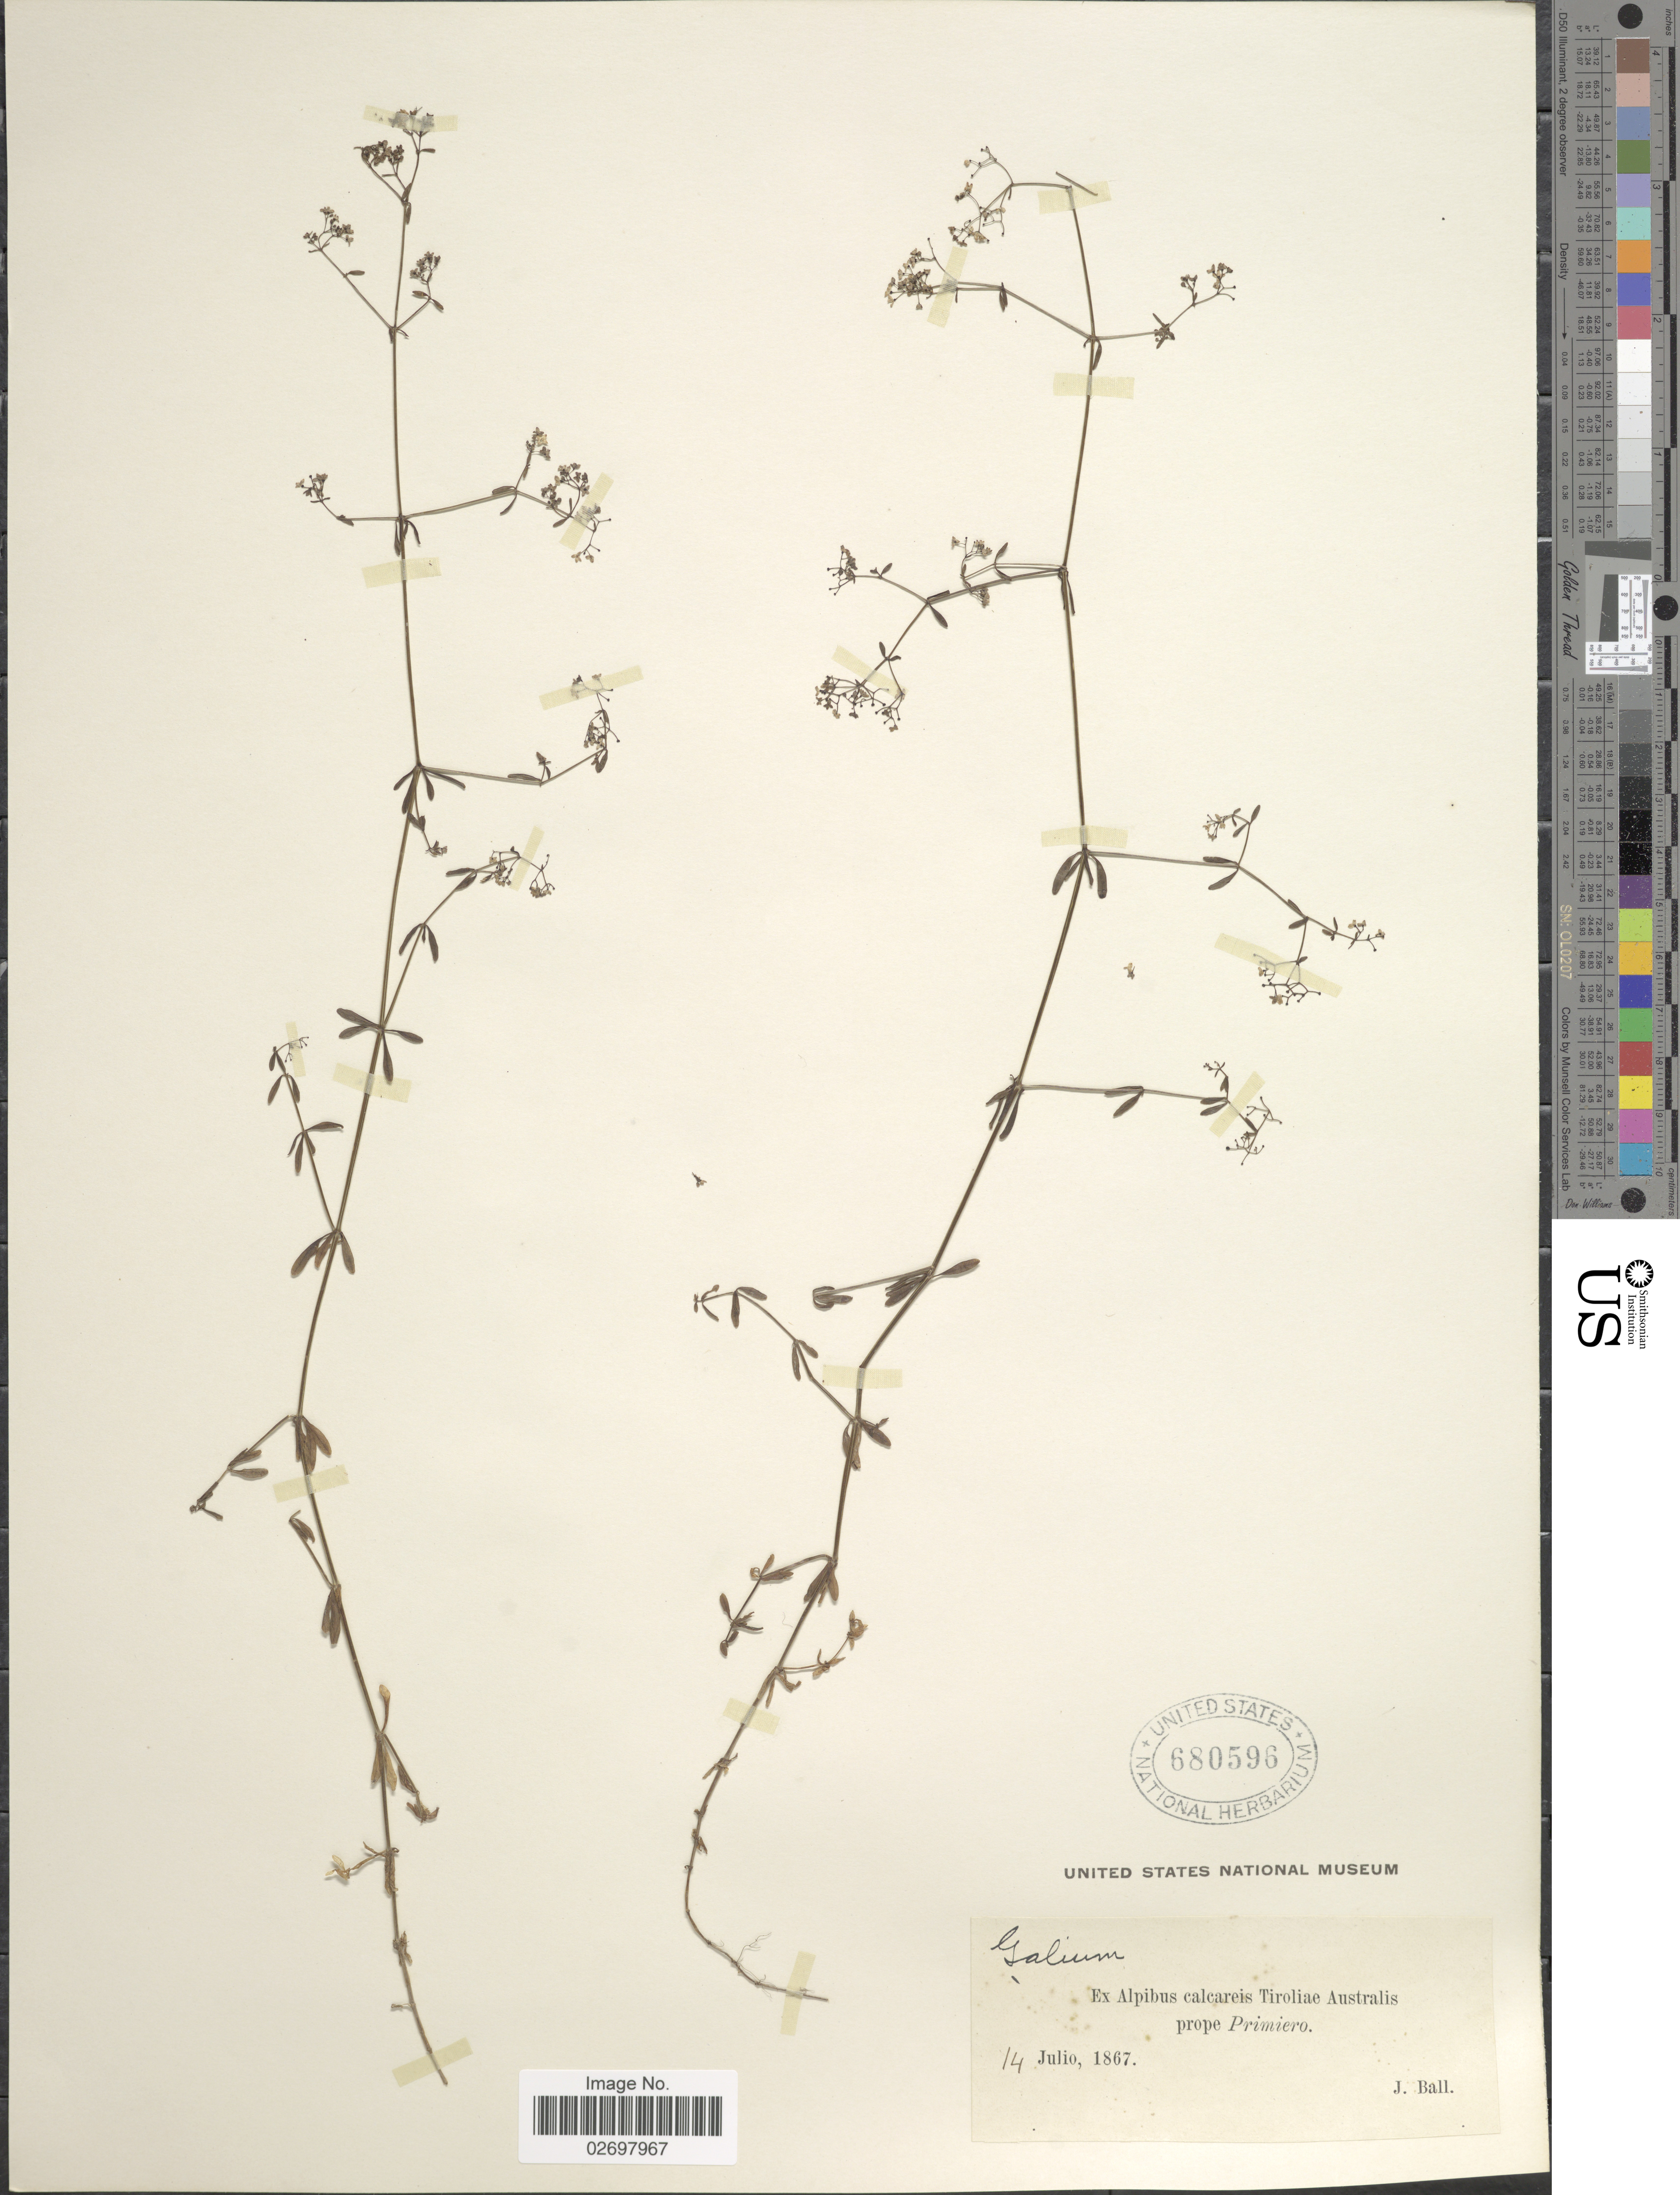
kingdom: Plantae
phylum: Tracheophyta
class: Magnoliopsida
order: Gentianales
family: Rubiaceae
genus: Galium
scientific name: Galium sp.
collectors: J. Ball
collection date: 1867-07-14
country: Austria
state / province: Tirol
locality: Ex Alpibus calcareis Tiroliae Australis prope Primiero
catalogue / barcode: US 680596